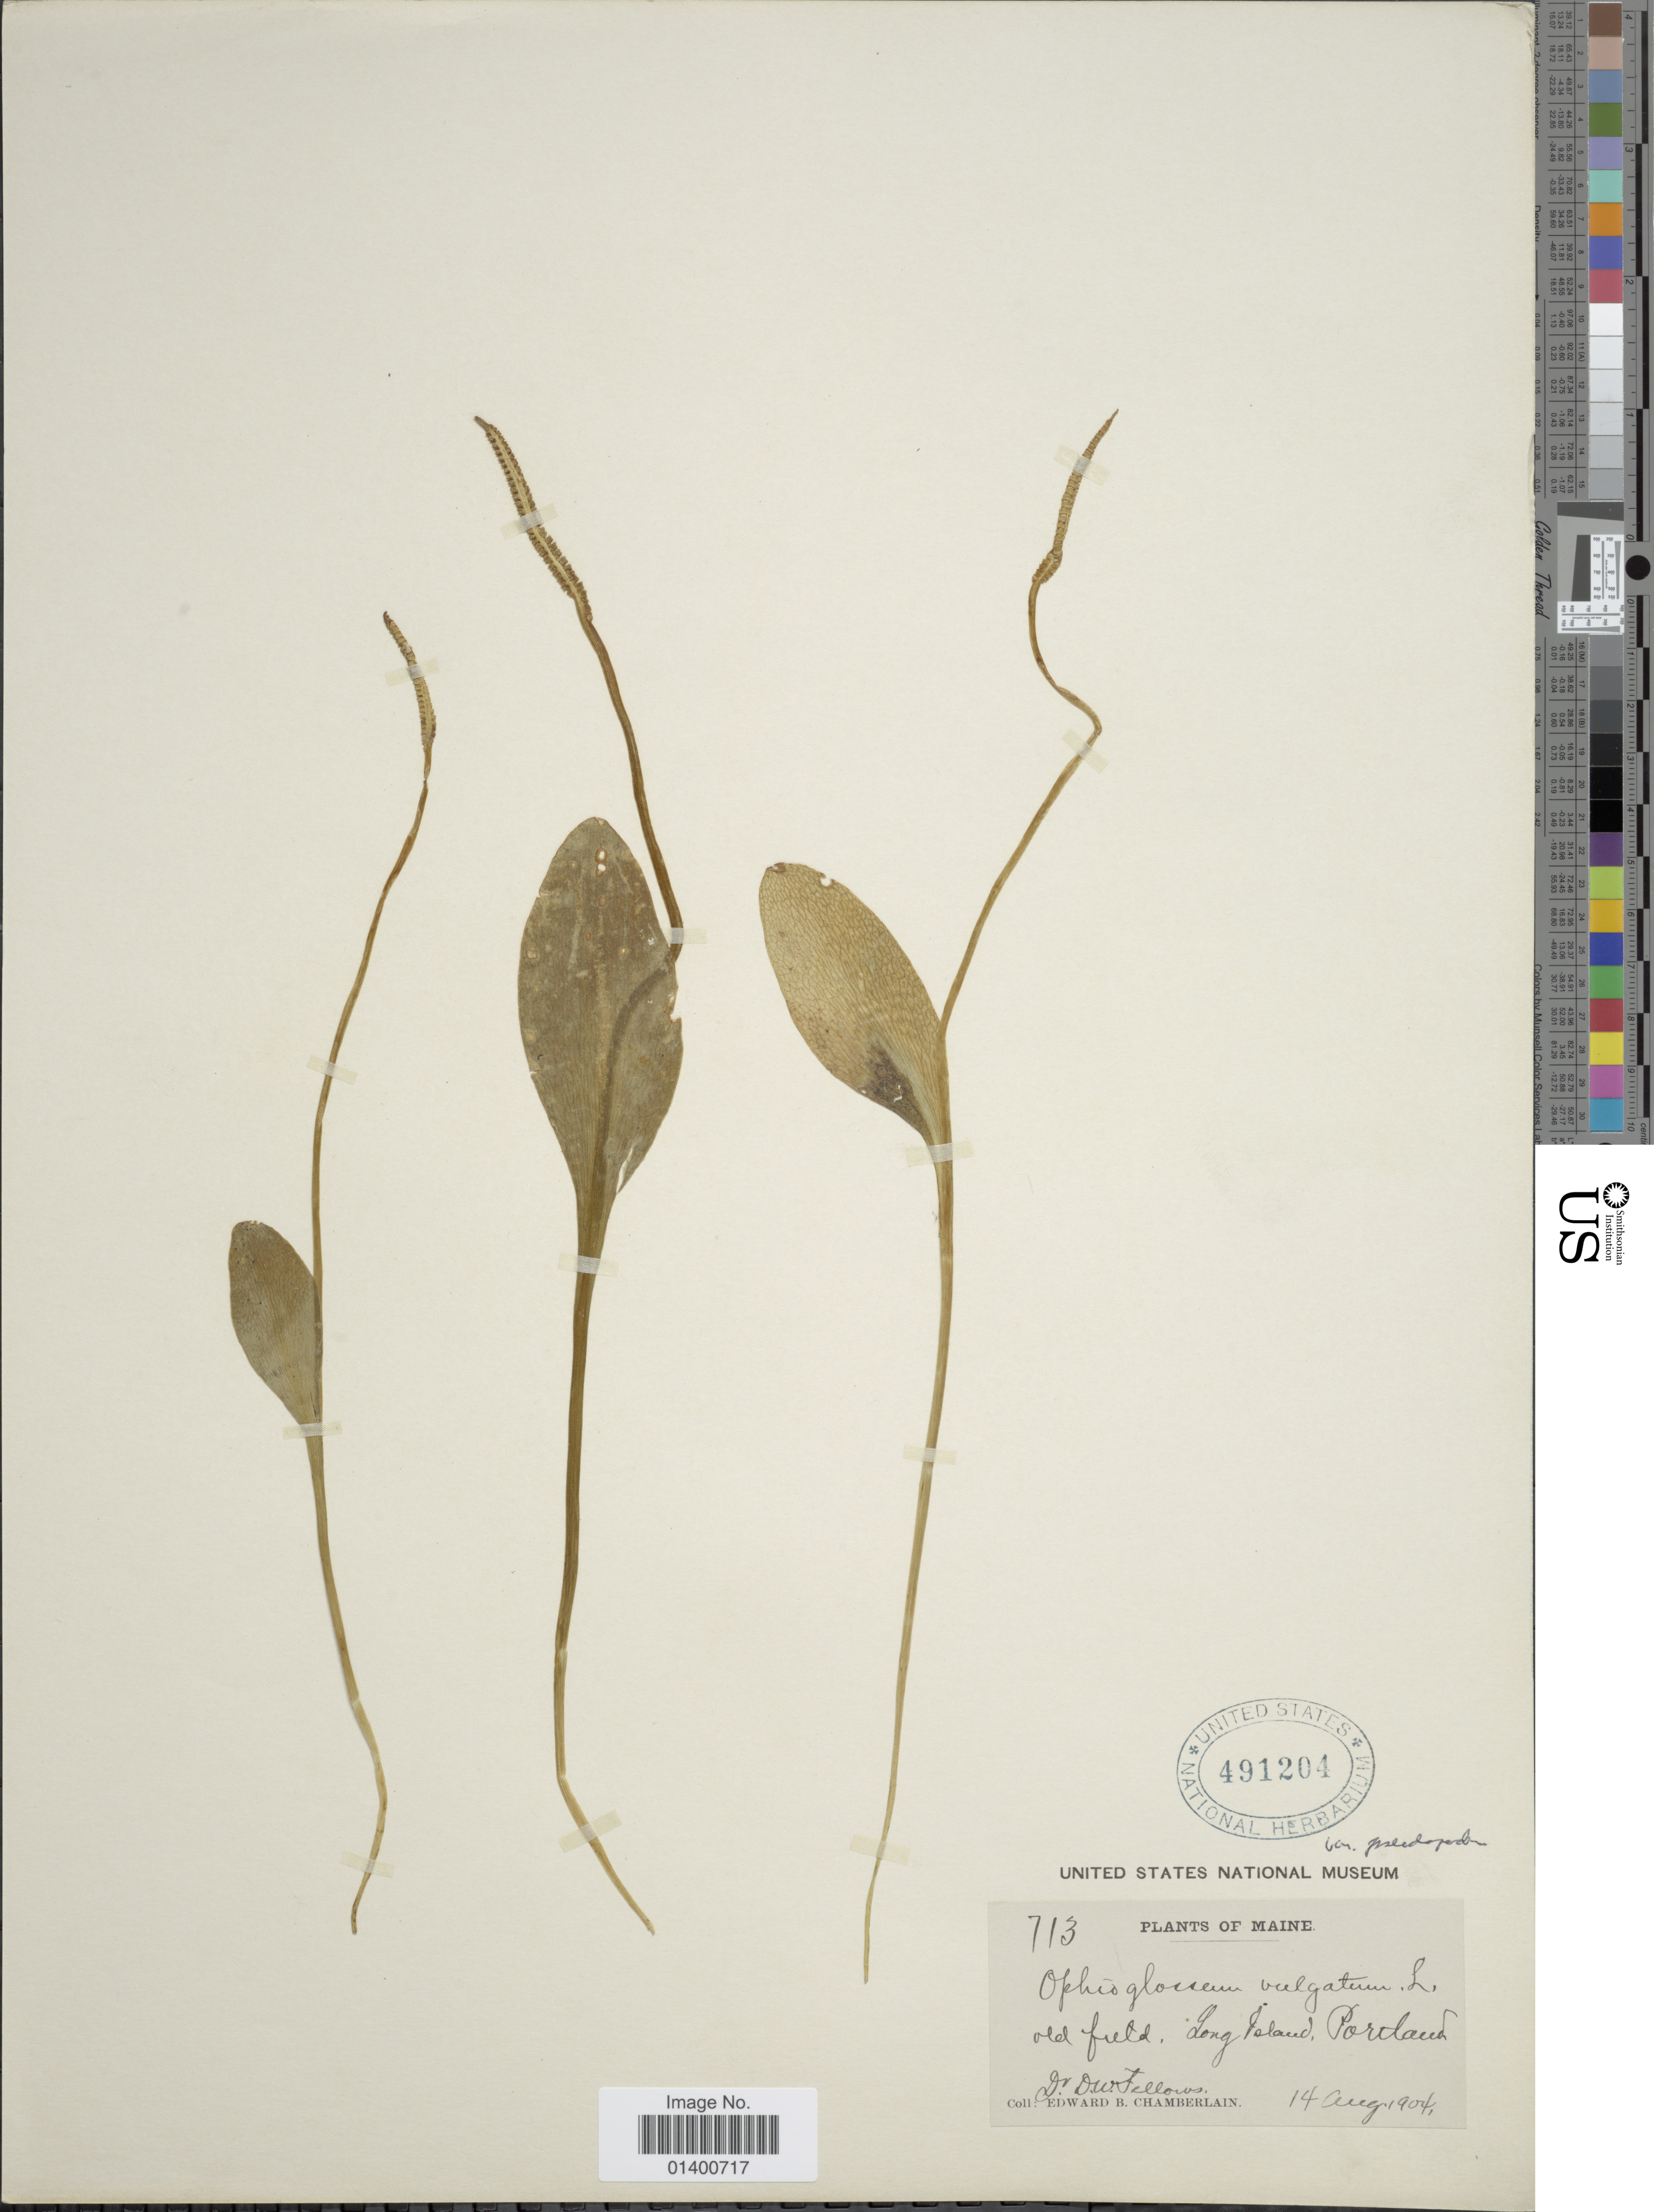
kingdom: Plantae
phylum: Tracheophyta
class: Polypodiopsida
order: Ophioglossales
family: Ophioglossaceae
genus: Ophioglossum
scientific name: Ophioglossum vulgatum var. pseudopodum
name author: (S.F. Blake) Farw.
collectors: D. Fellows & E. Chamberlain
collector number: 713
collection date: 1904-08-14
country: United States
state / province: Maine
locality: Long Island, Portland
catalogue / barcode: US 491204